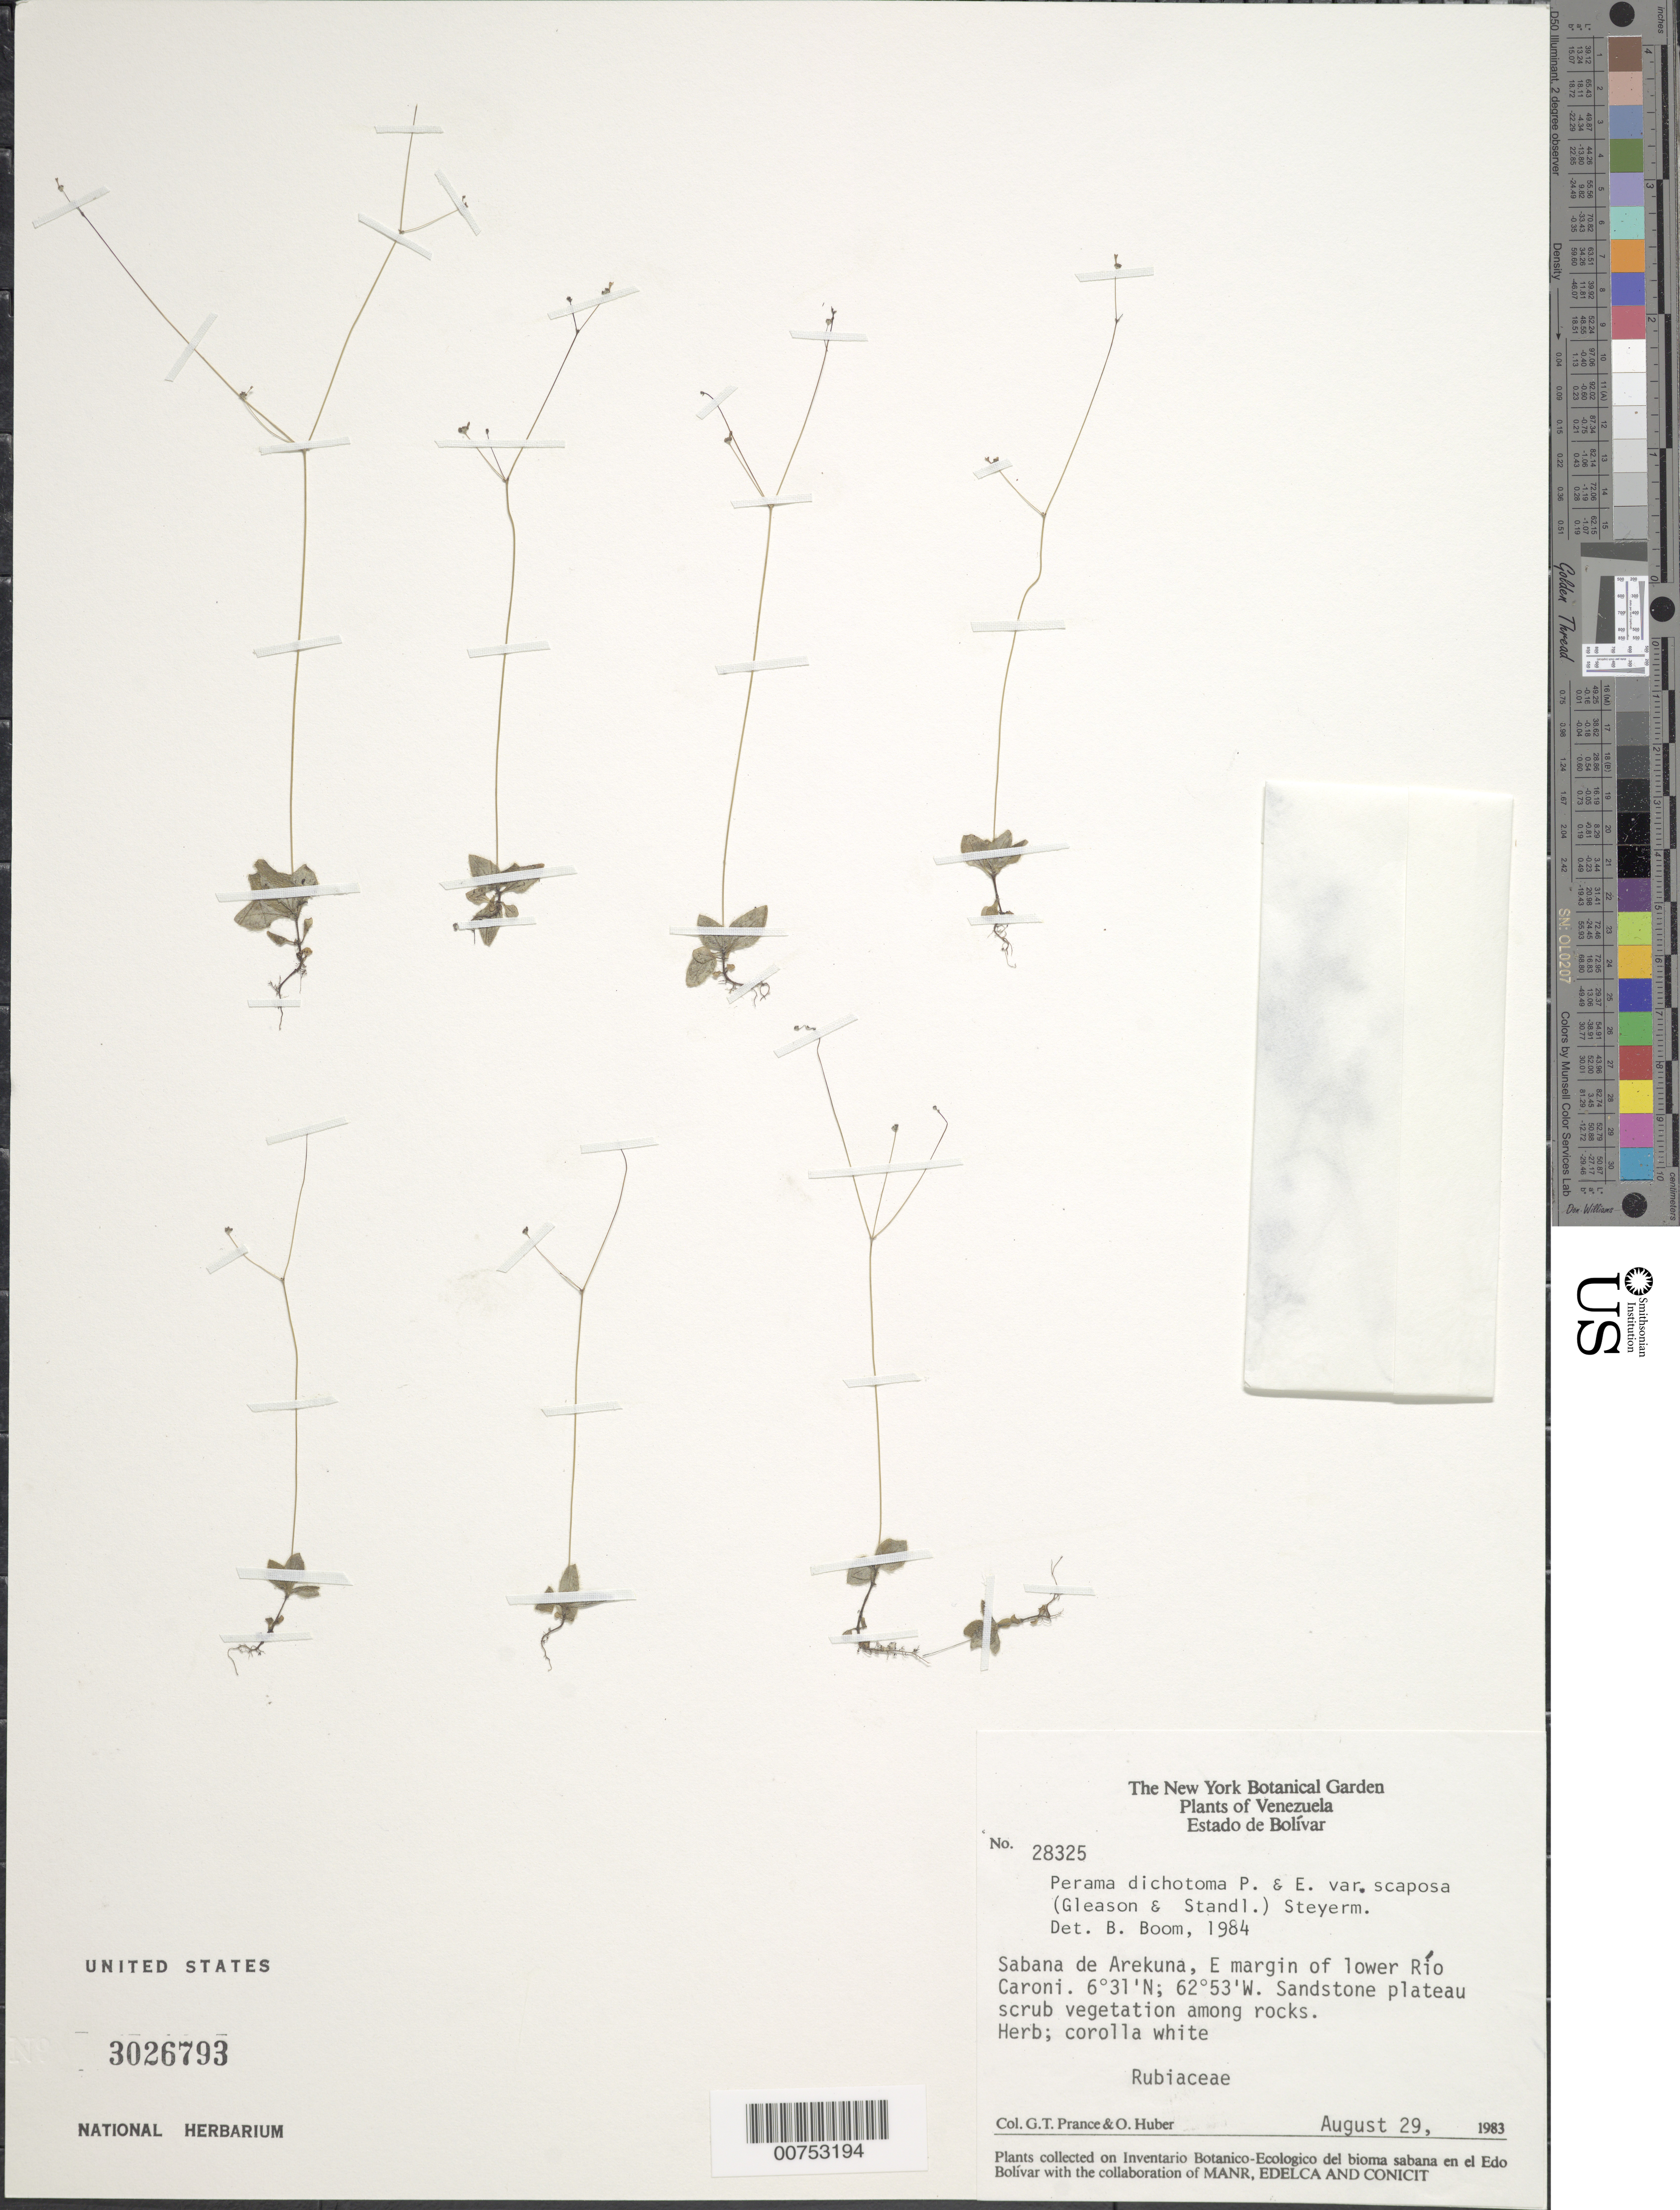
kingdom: Plantae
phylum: Tracheophyta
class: Magnoliopsida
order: Gentianales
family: Rubiaceae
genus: Perama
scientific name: Perama dichotoma var. scaposa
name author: (Gleason & Standl.) Steyerm.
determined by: Boom, B. M.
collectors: G. T. Prance & O. Huber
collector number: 28325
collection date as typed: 29-Aug-83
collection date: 1983-08-29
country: Venezuela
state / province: Bolívar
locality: Sabana de Arekuna, E margin of lower Río Caroní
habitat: Sandstone plateau scrub vegetation among rocks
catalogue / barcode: US 3026793